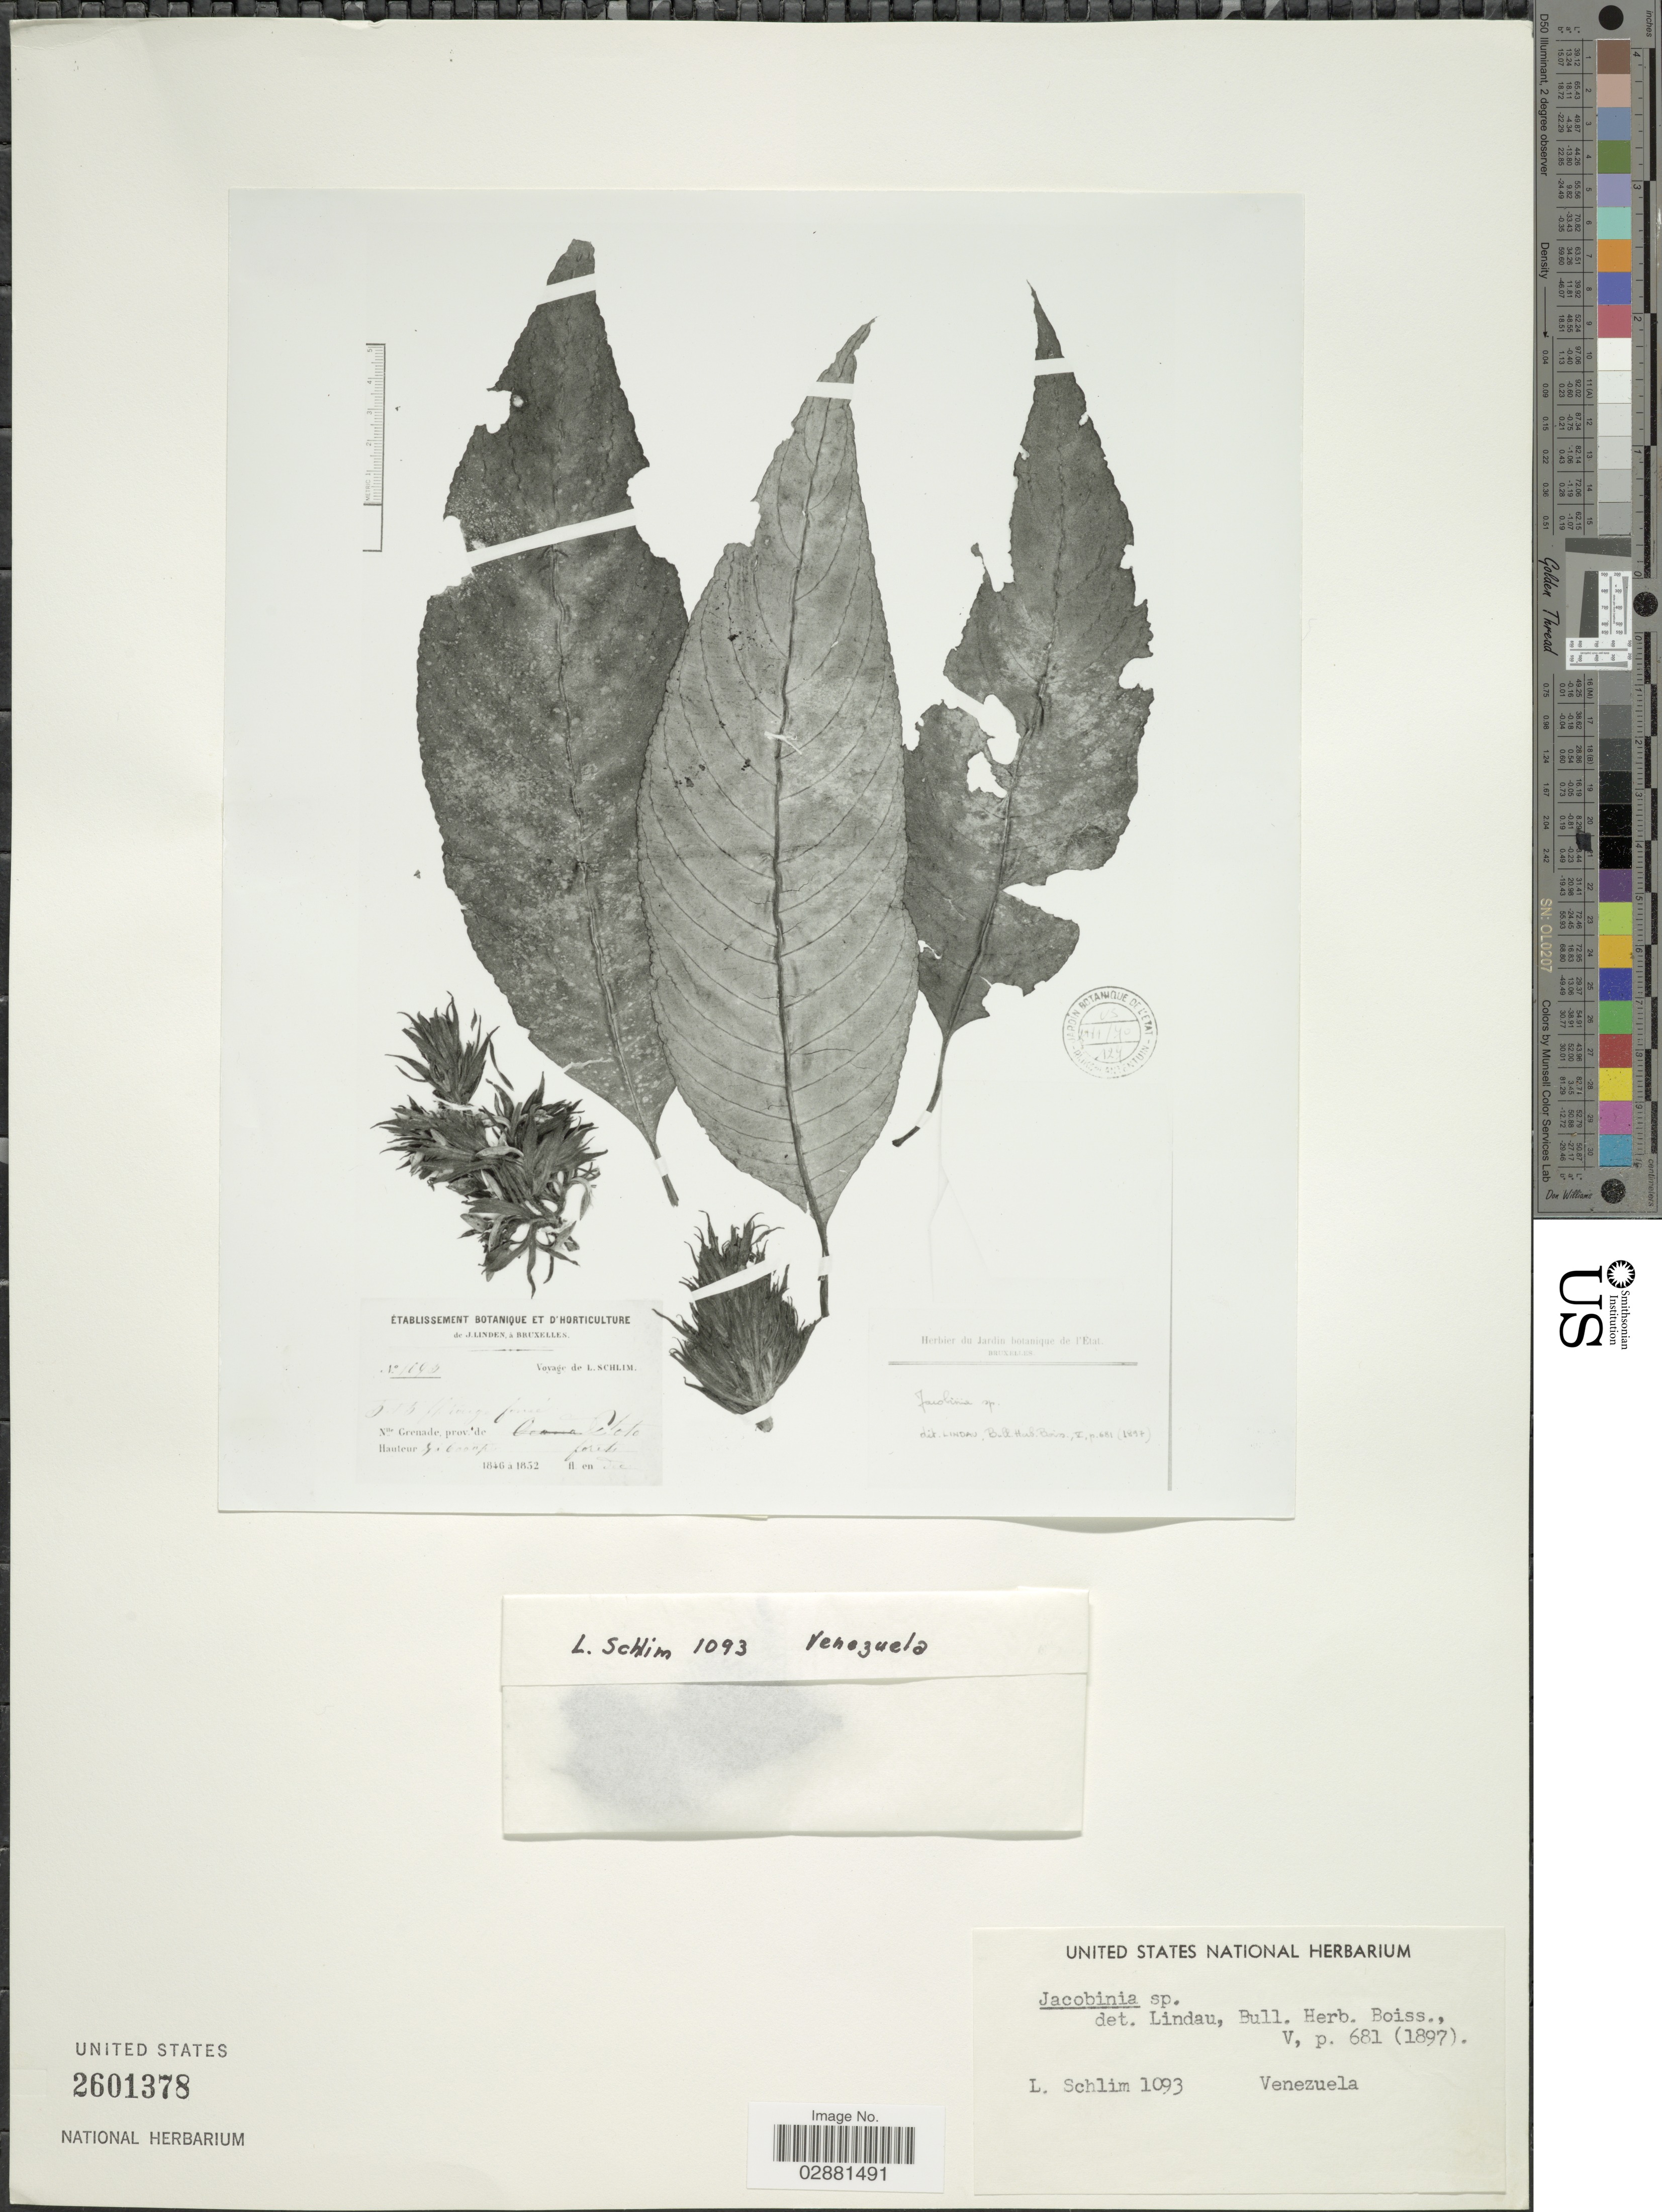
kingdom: Plantae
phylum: Tracheophyta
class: Magnoliopsida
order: Lamiales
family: Acanthaceae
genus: Justicia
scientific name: Justicia sp.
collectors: L. Schlim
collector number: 1093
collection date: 1846/1852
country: Venezuela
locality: Nlle Grenade, prov. de Solola [interpreted].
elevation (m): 1402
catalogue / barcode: US 2601378